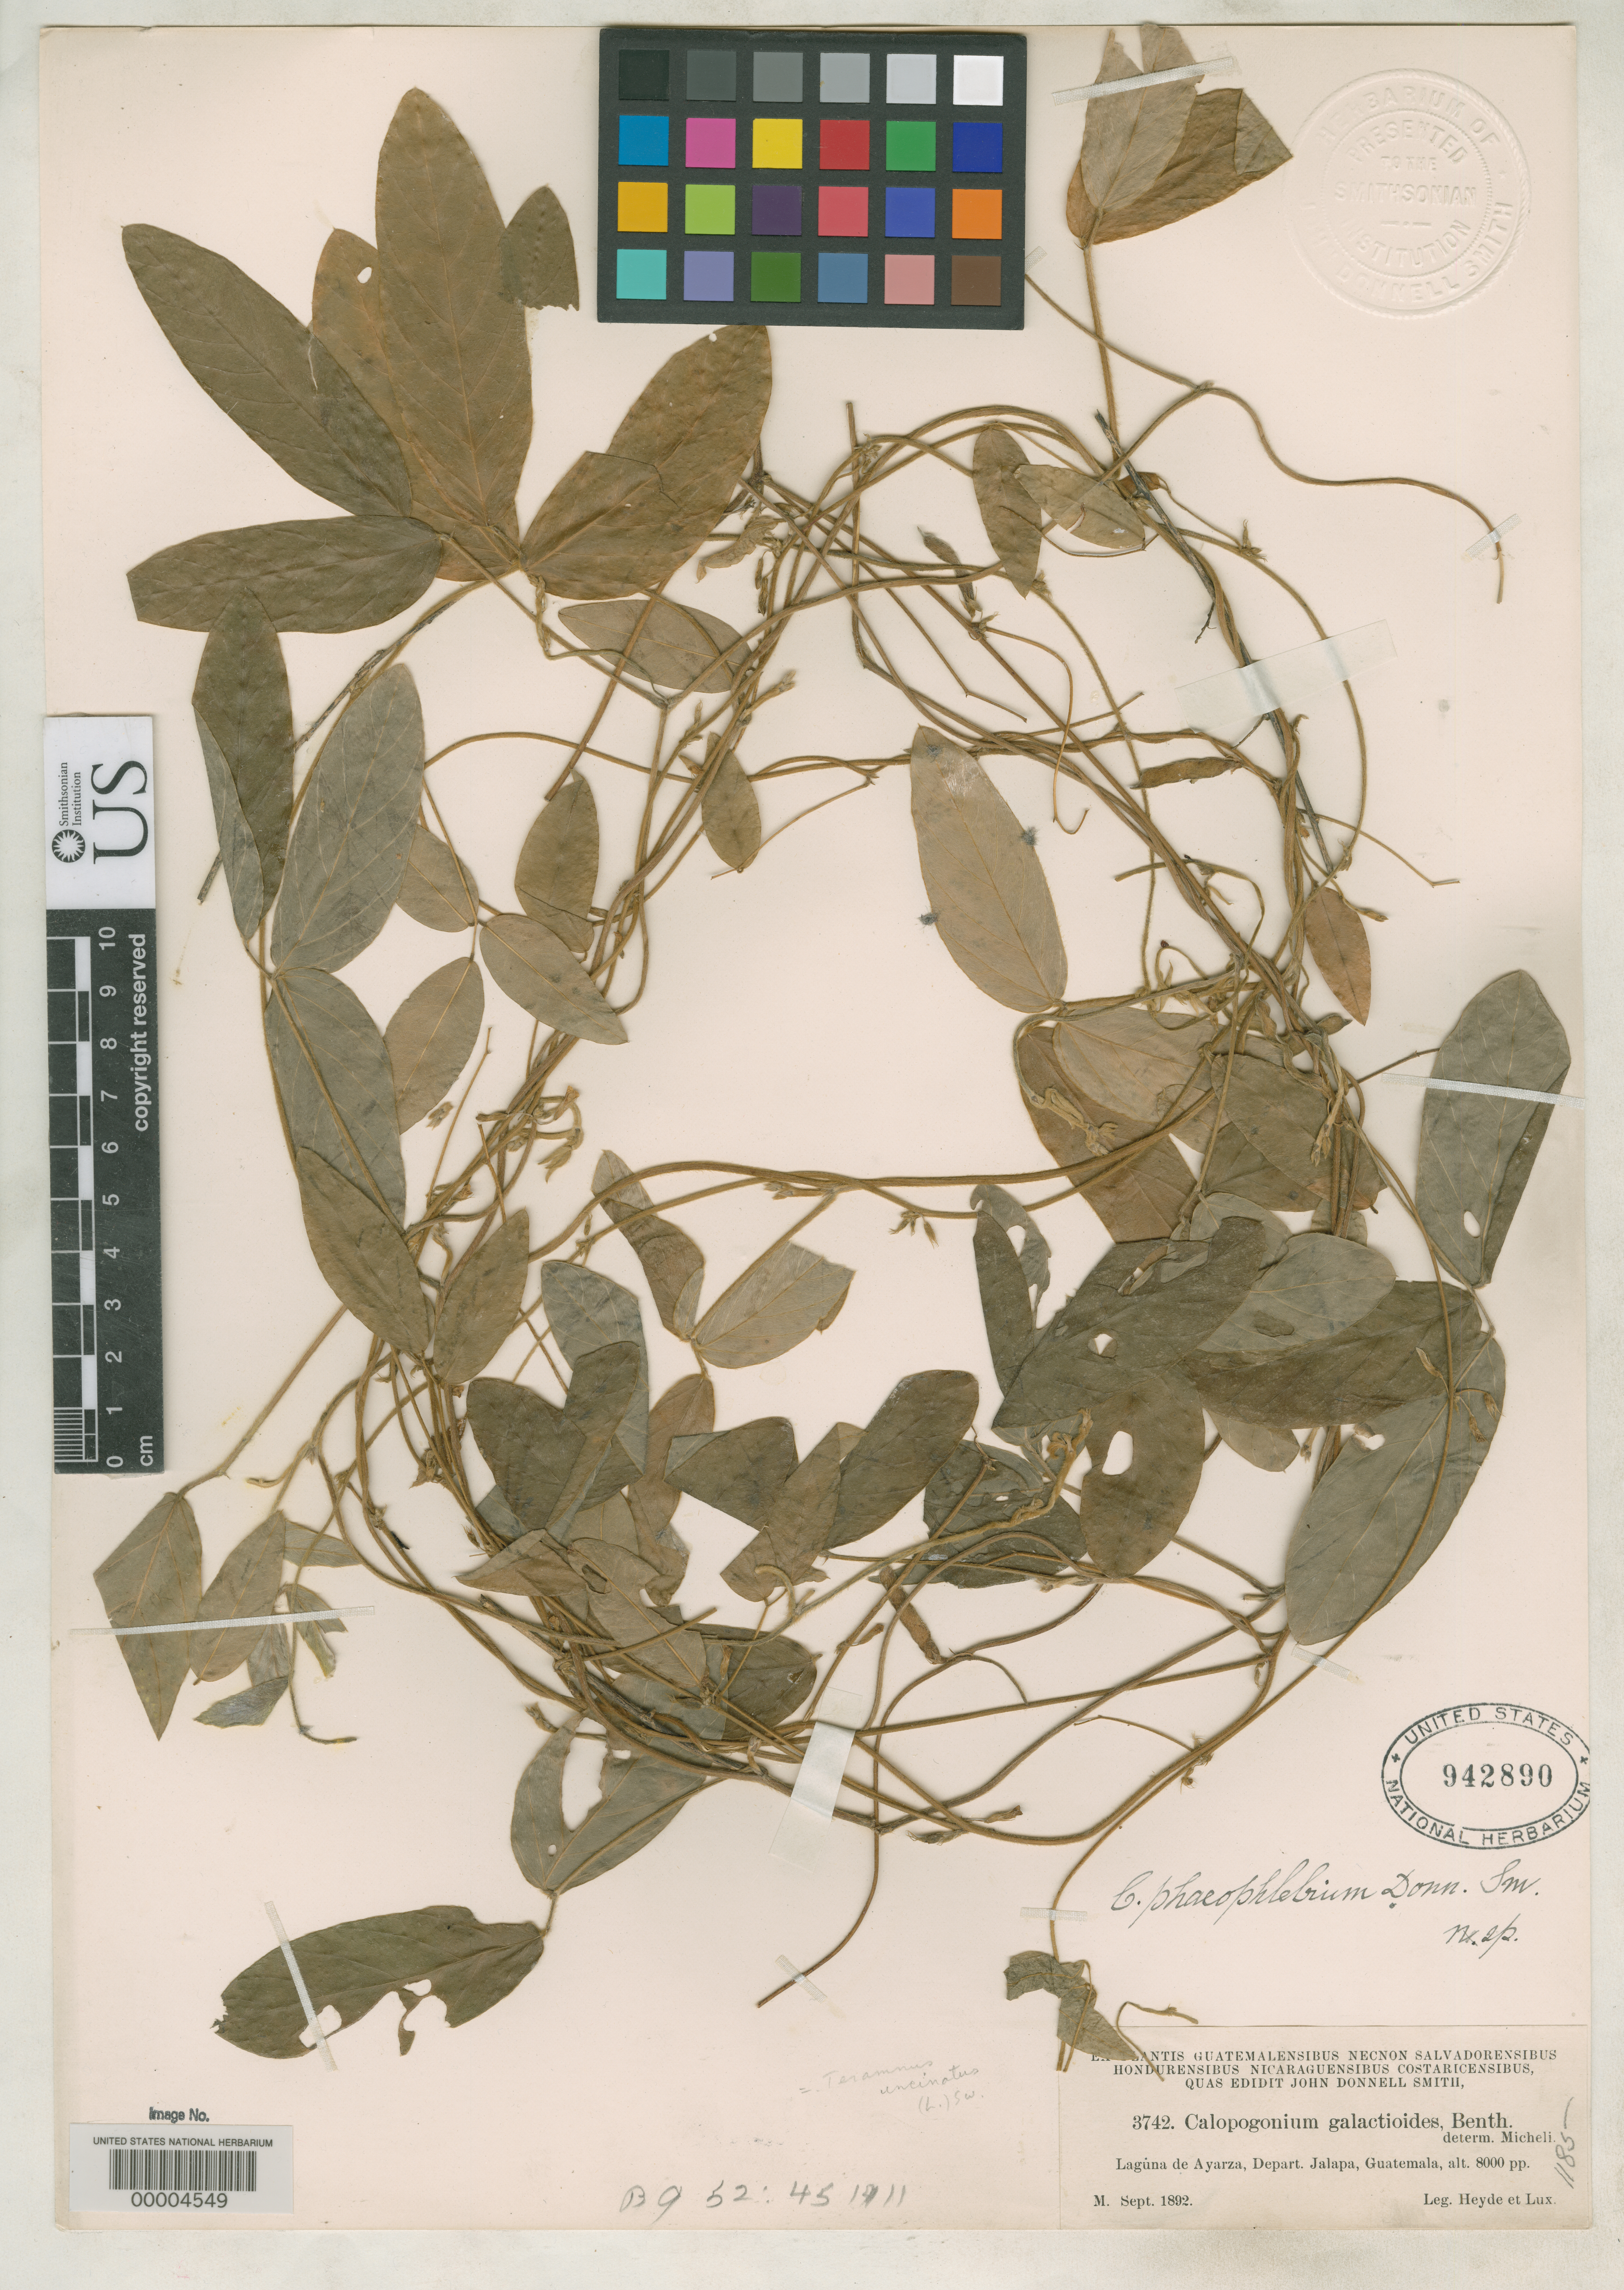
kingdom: Plantae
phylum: Tracheophyta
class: Magnoliopsida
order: Fabales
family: Fabaceae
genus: Calopogonium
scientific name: Calopogonium phaeophlebium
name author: Donn. Sm.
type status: Syntype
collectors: E. T. Heyde & E. Lux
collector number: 3742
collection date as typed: Sep 1892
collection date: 1892-09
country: Guatemala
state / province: Jalapa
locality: Laguna de Ayarza.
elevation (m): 2438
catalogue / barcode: US 942890